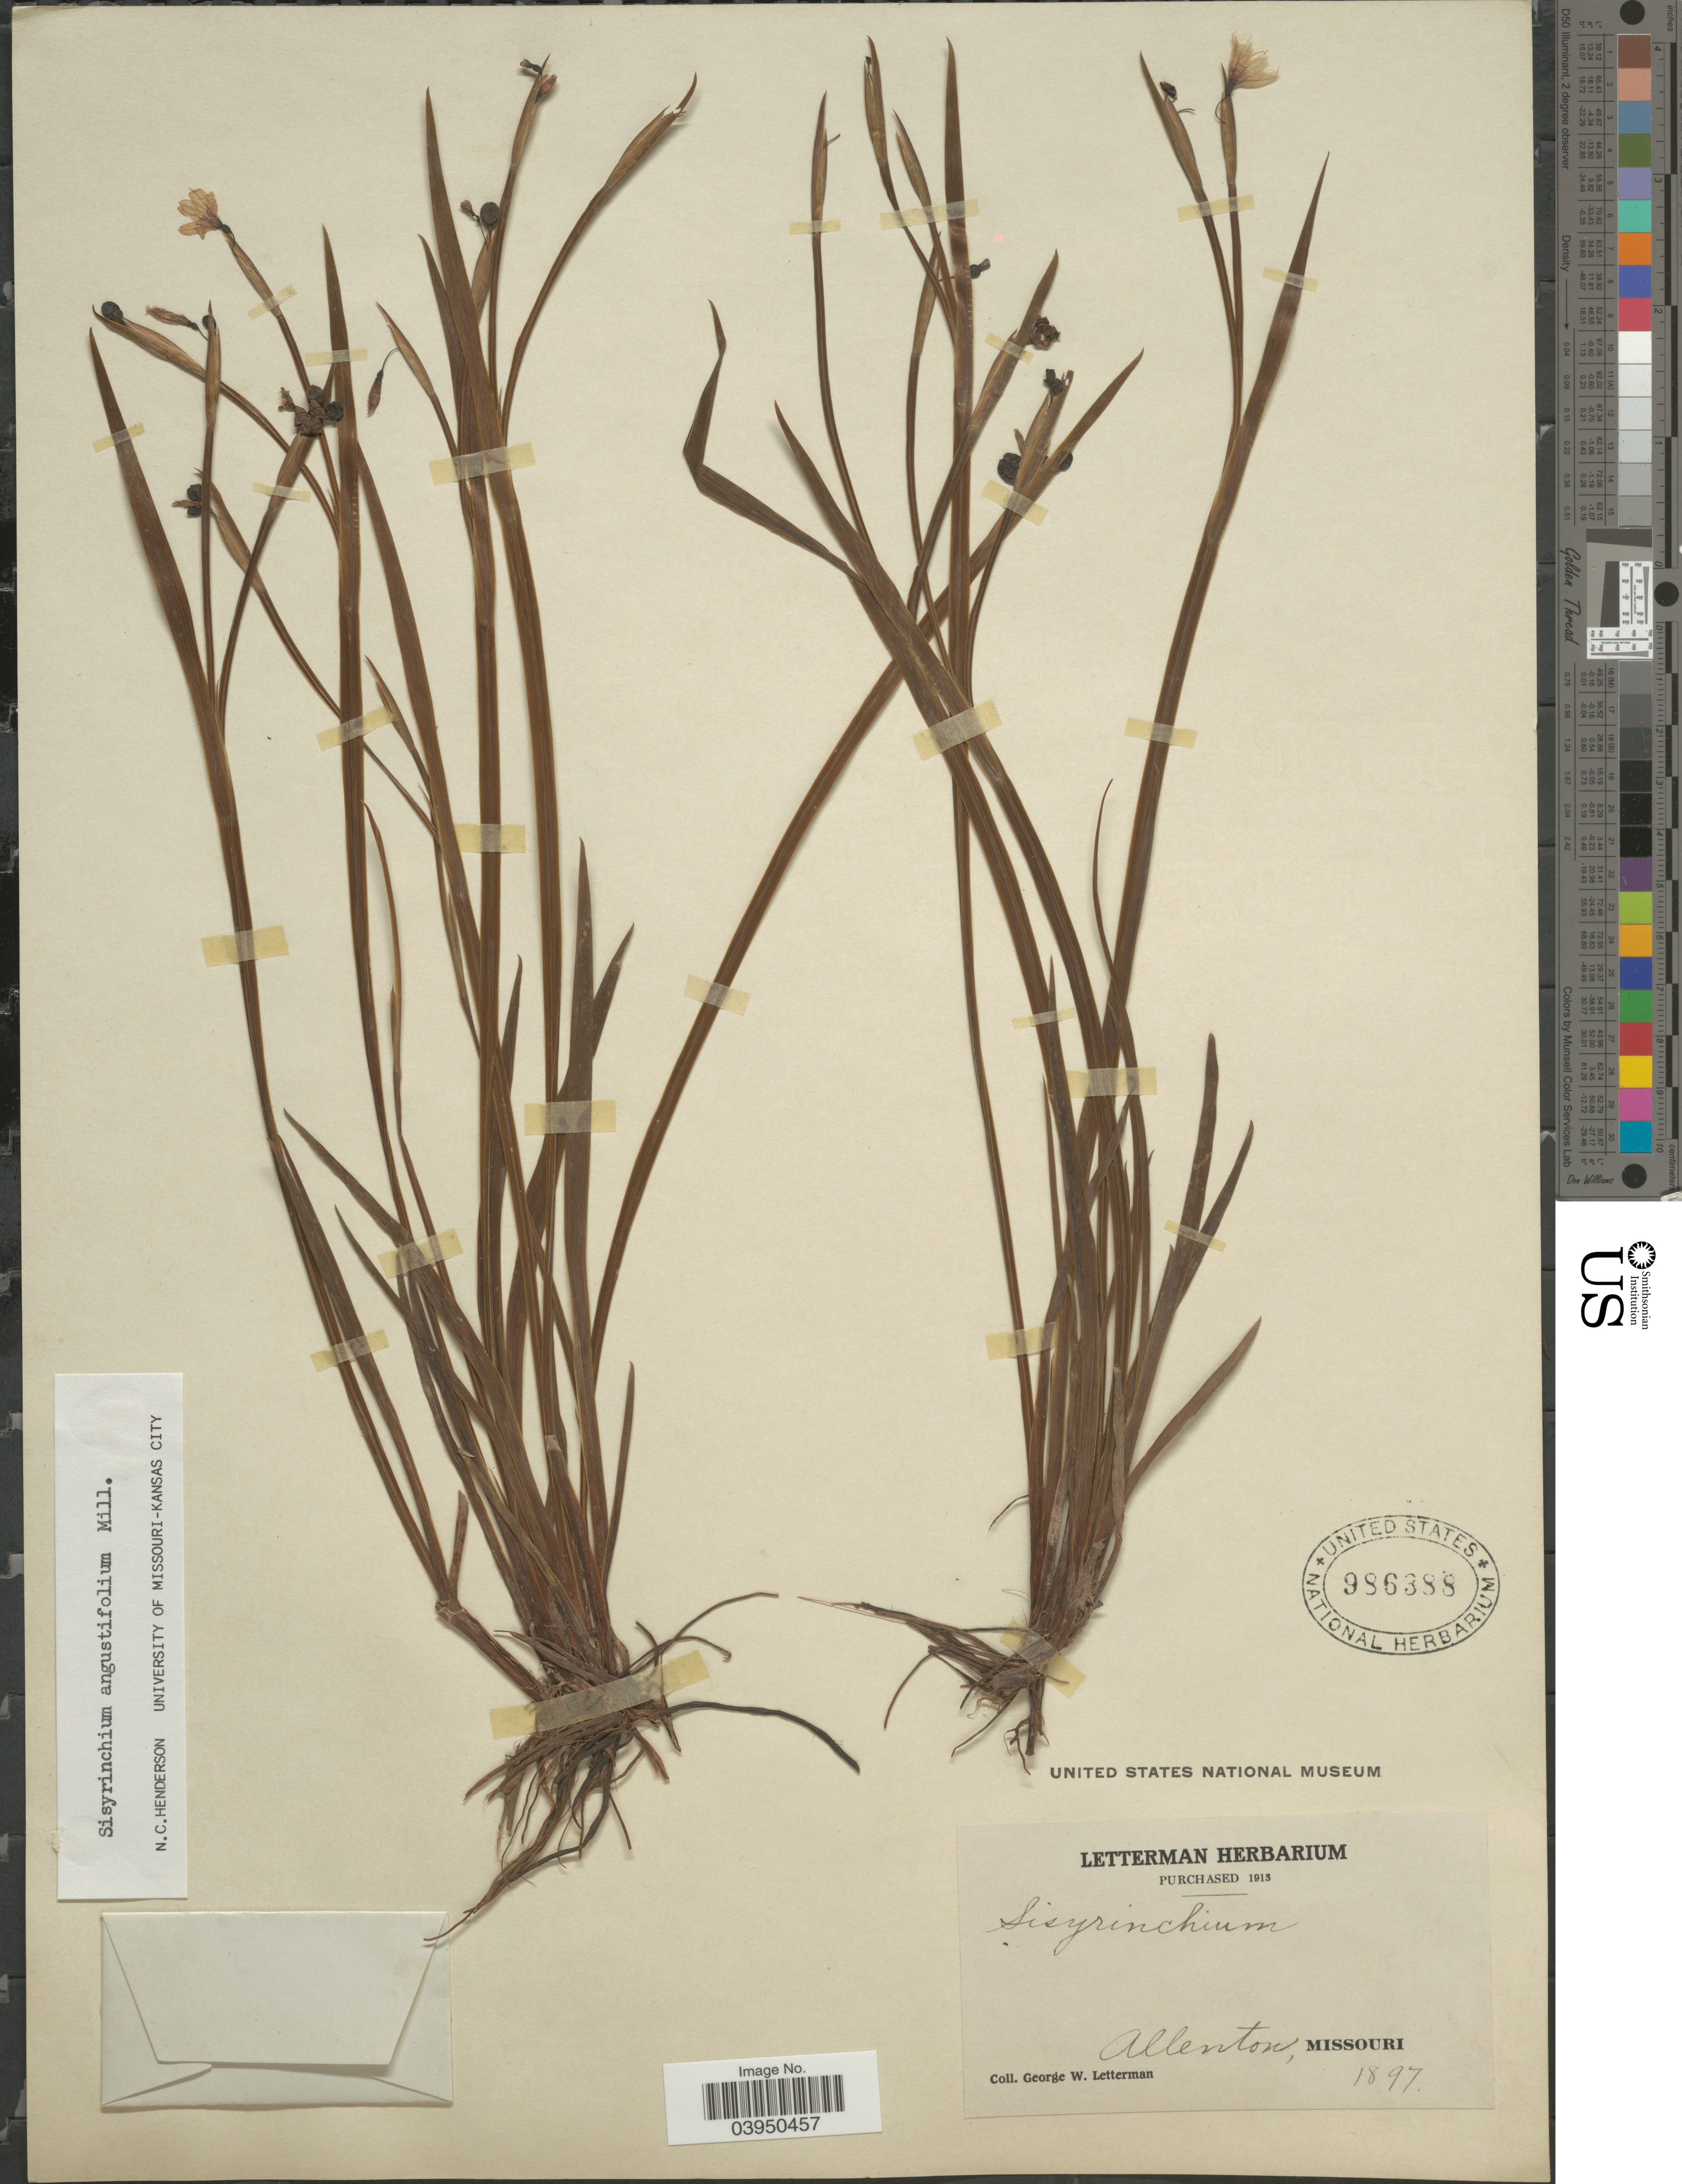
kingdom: Plantae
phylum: Tracheophyta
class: Liliopsida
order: Asparagales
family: Iridaceae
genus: Sisyrinchium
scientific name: Sisyrinchium angustifolium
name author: Mill.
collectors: G. W. Letterman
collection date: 1897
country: United States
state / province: Missouri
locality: Allenton.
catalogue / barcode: US 986388